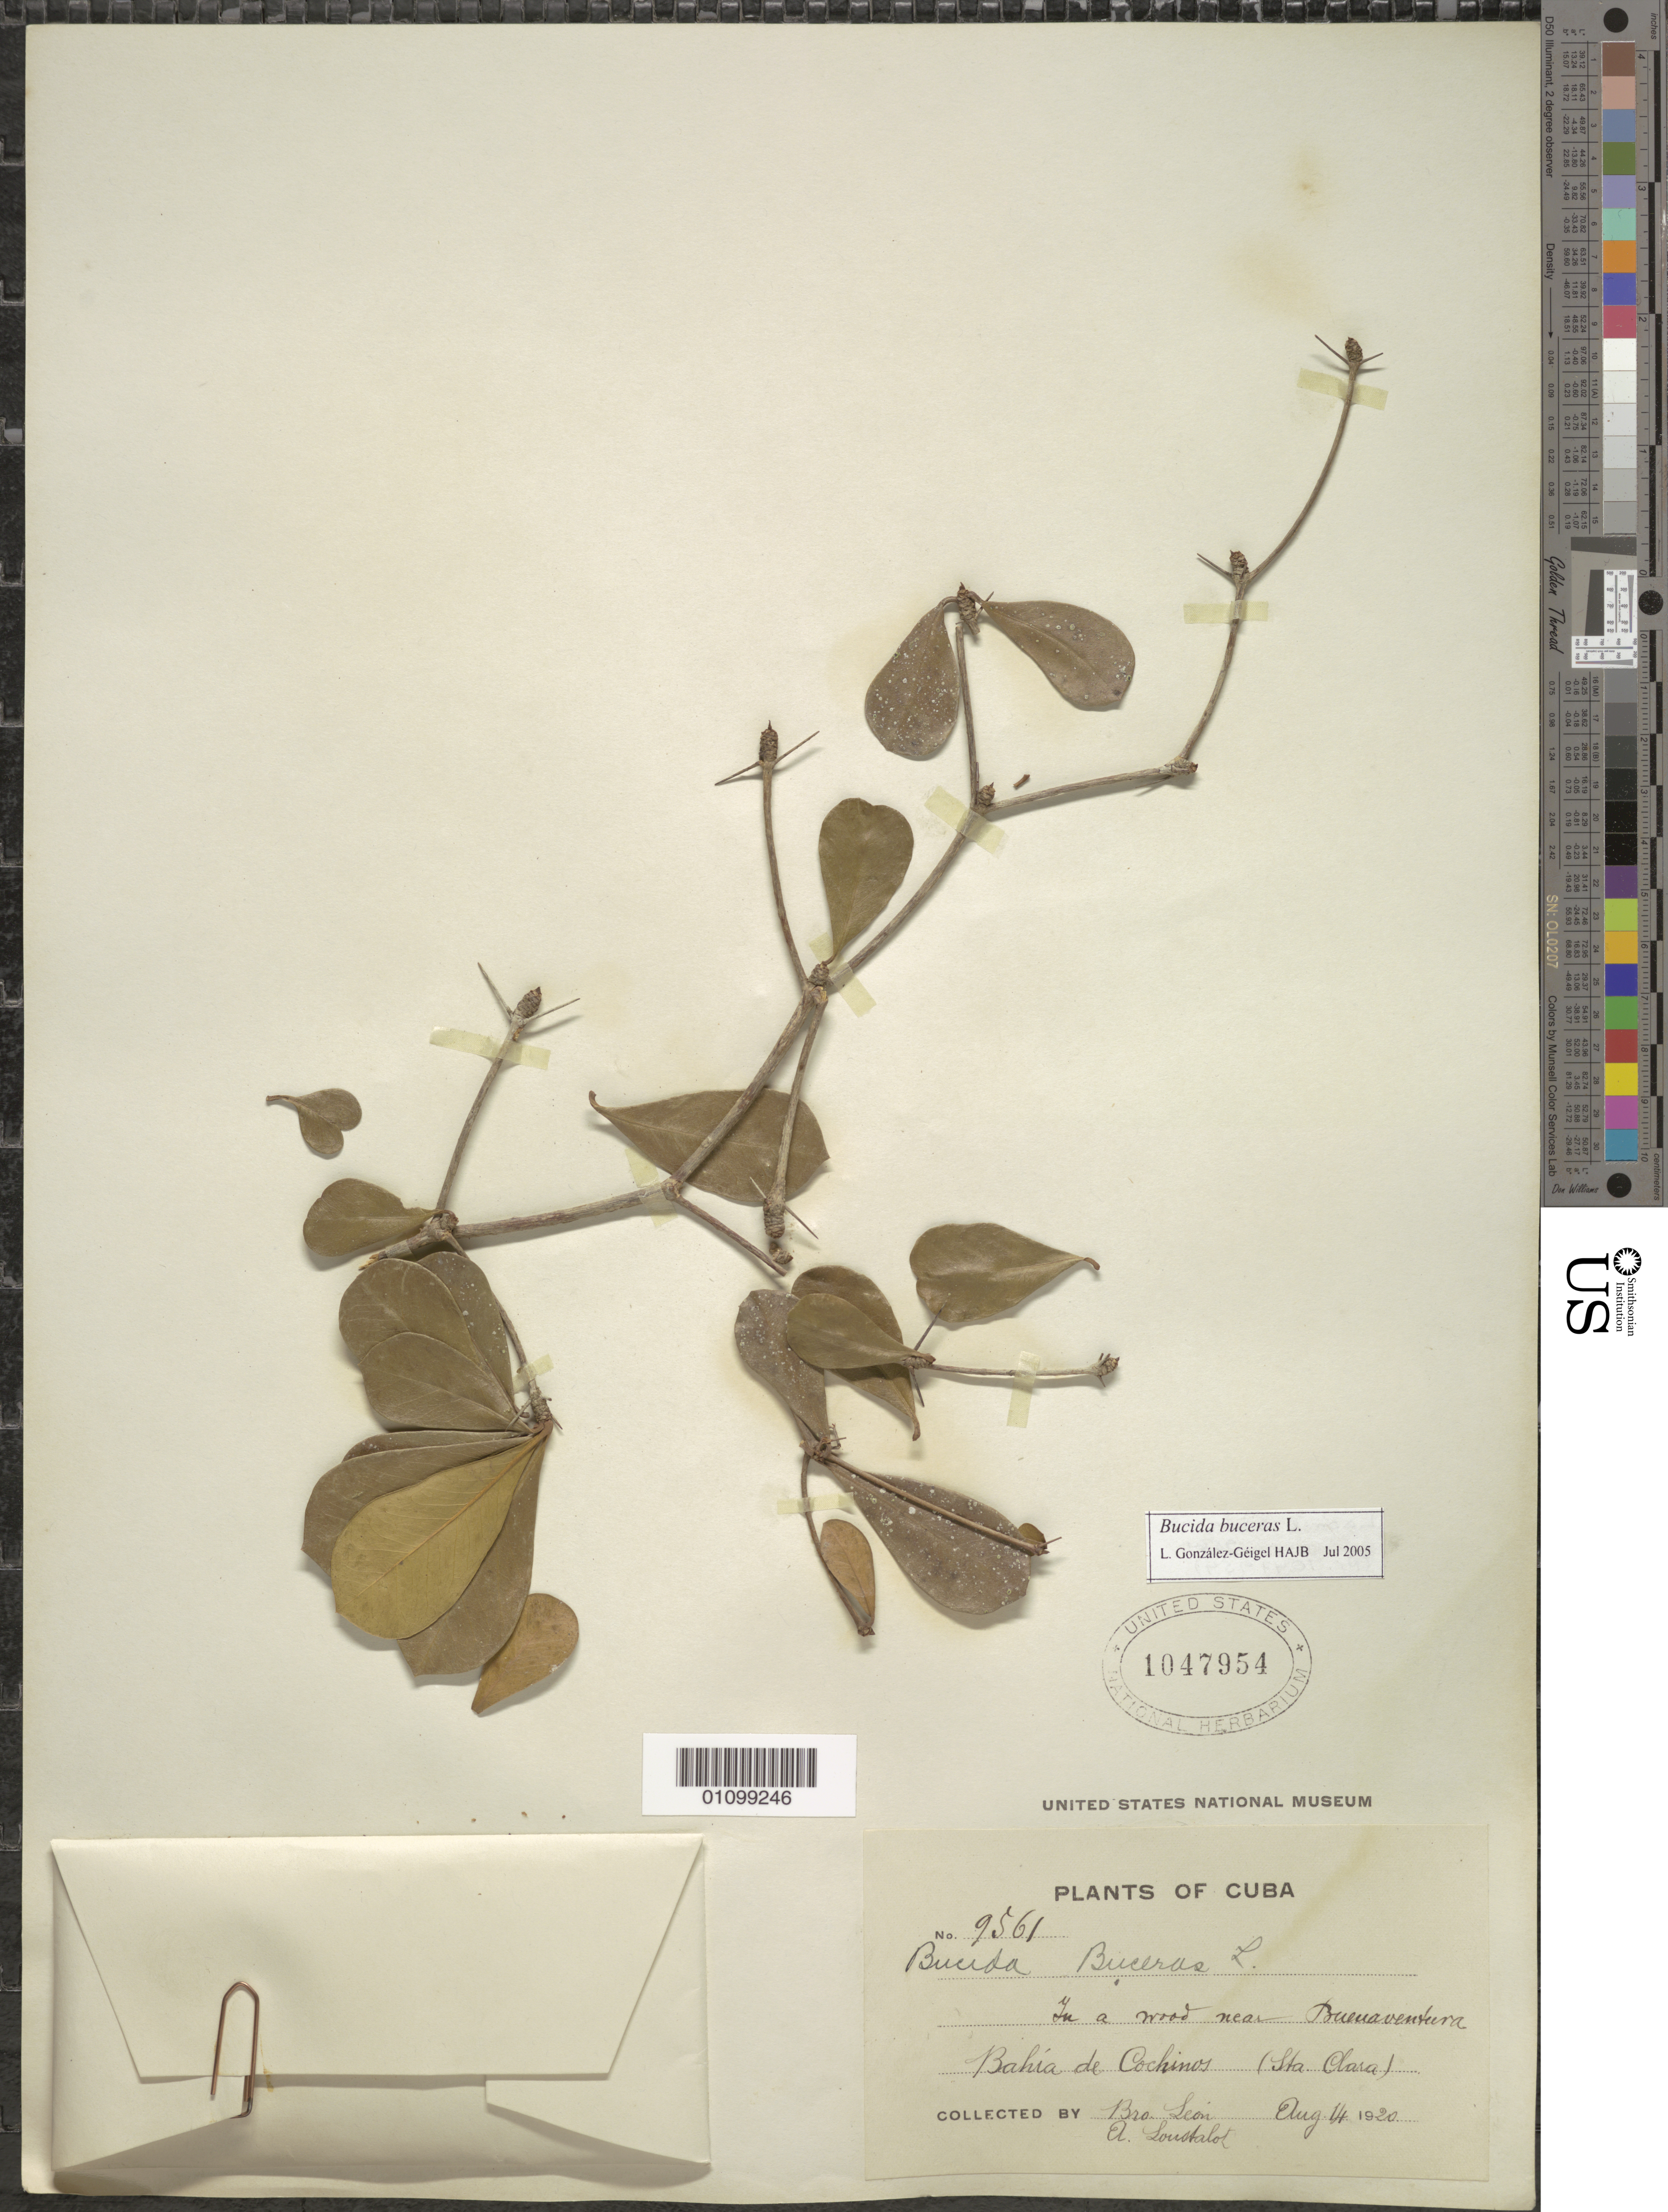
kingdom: Plantae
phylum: Tracheophyta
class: Magnoliopsida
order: Myrtales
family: Combretaceae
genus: Terminalia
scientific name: Terminalia buceras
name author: (L.) C. Wright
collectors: Bro. León & A. Loustalot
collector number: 9561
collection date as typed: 14 Aug 1920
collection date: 1920-08-14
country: Cuba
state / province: Villa Clara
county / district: Santa Clara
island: Cuba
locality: In a wood near Buenaventura Bahia de Cochinos, Sta Clara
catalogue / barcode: US 1047954